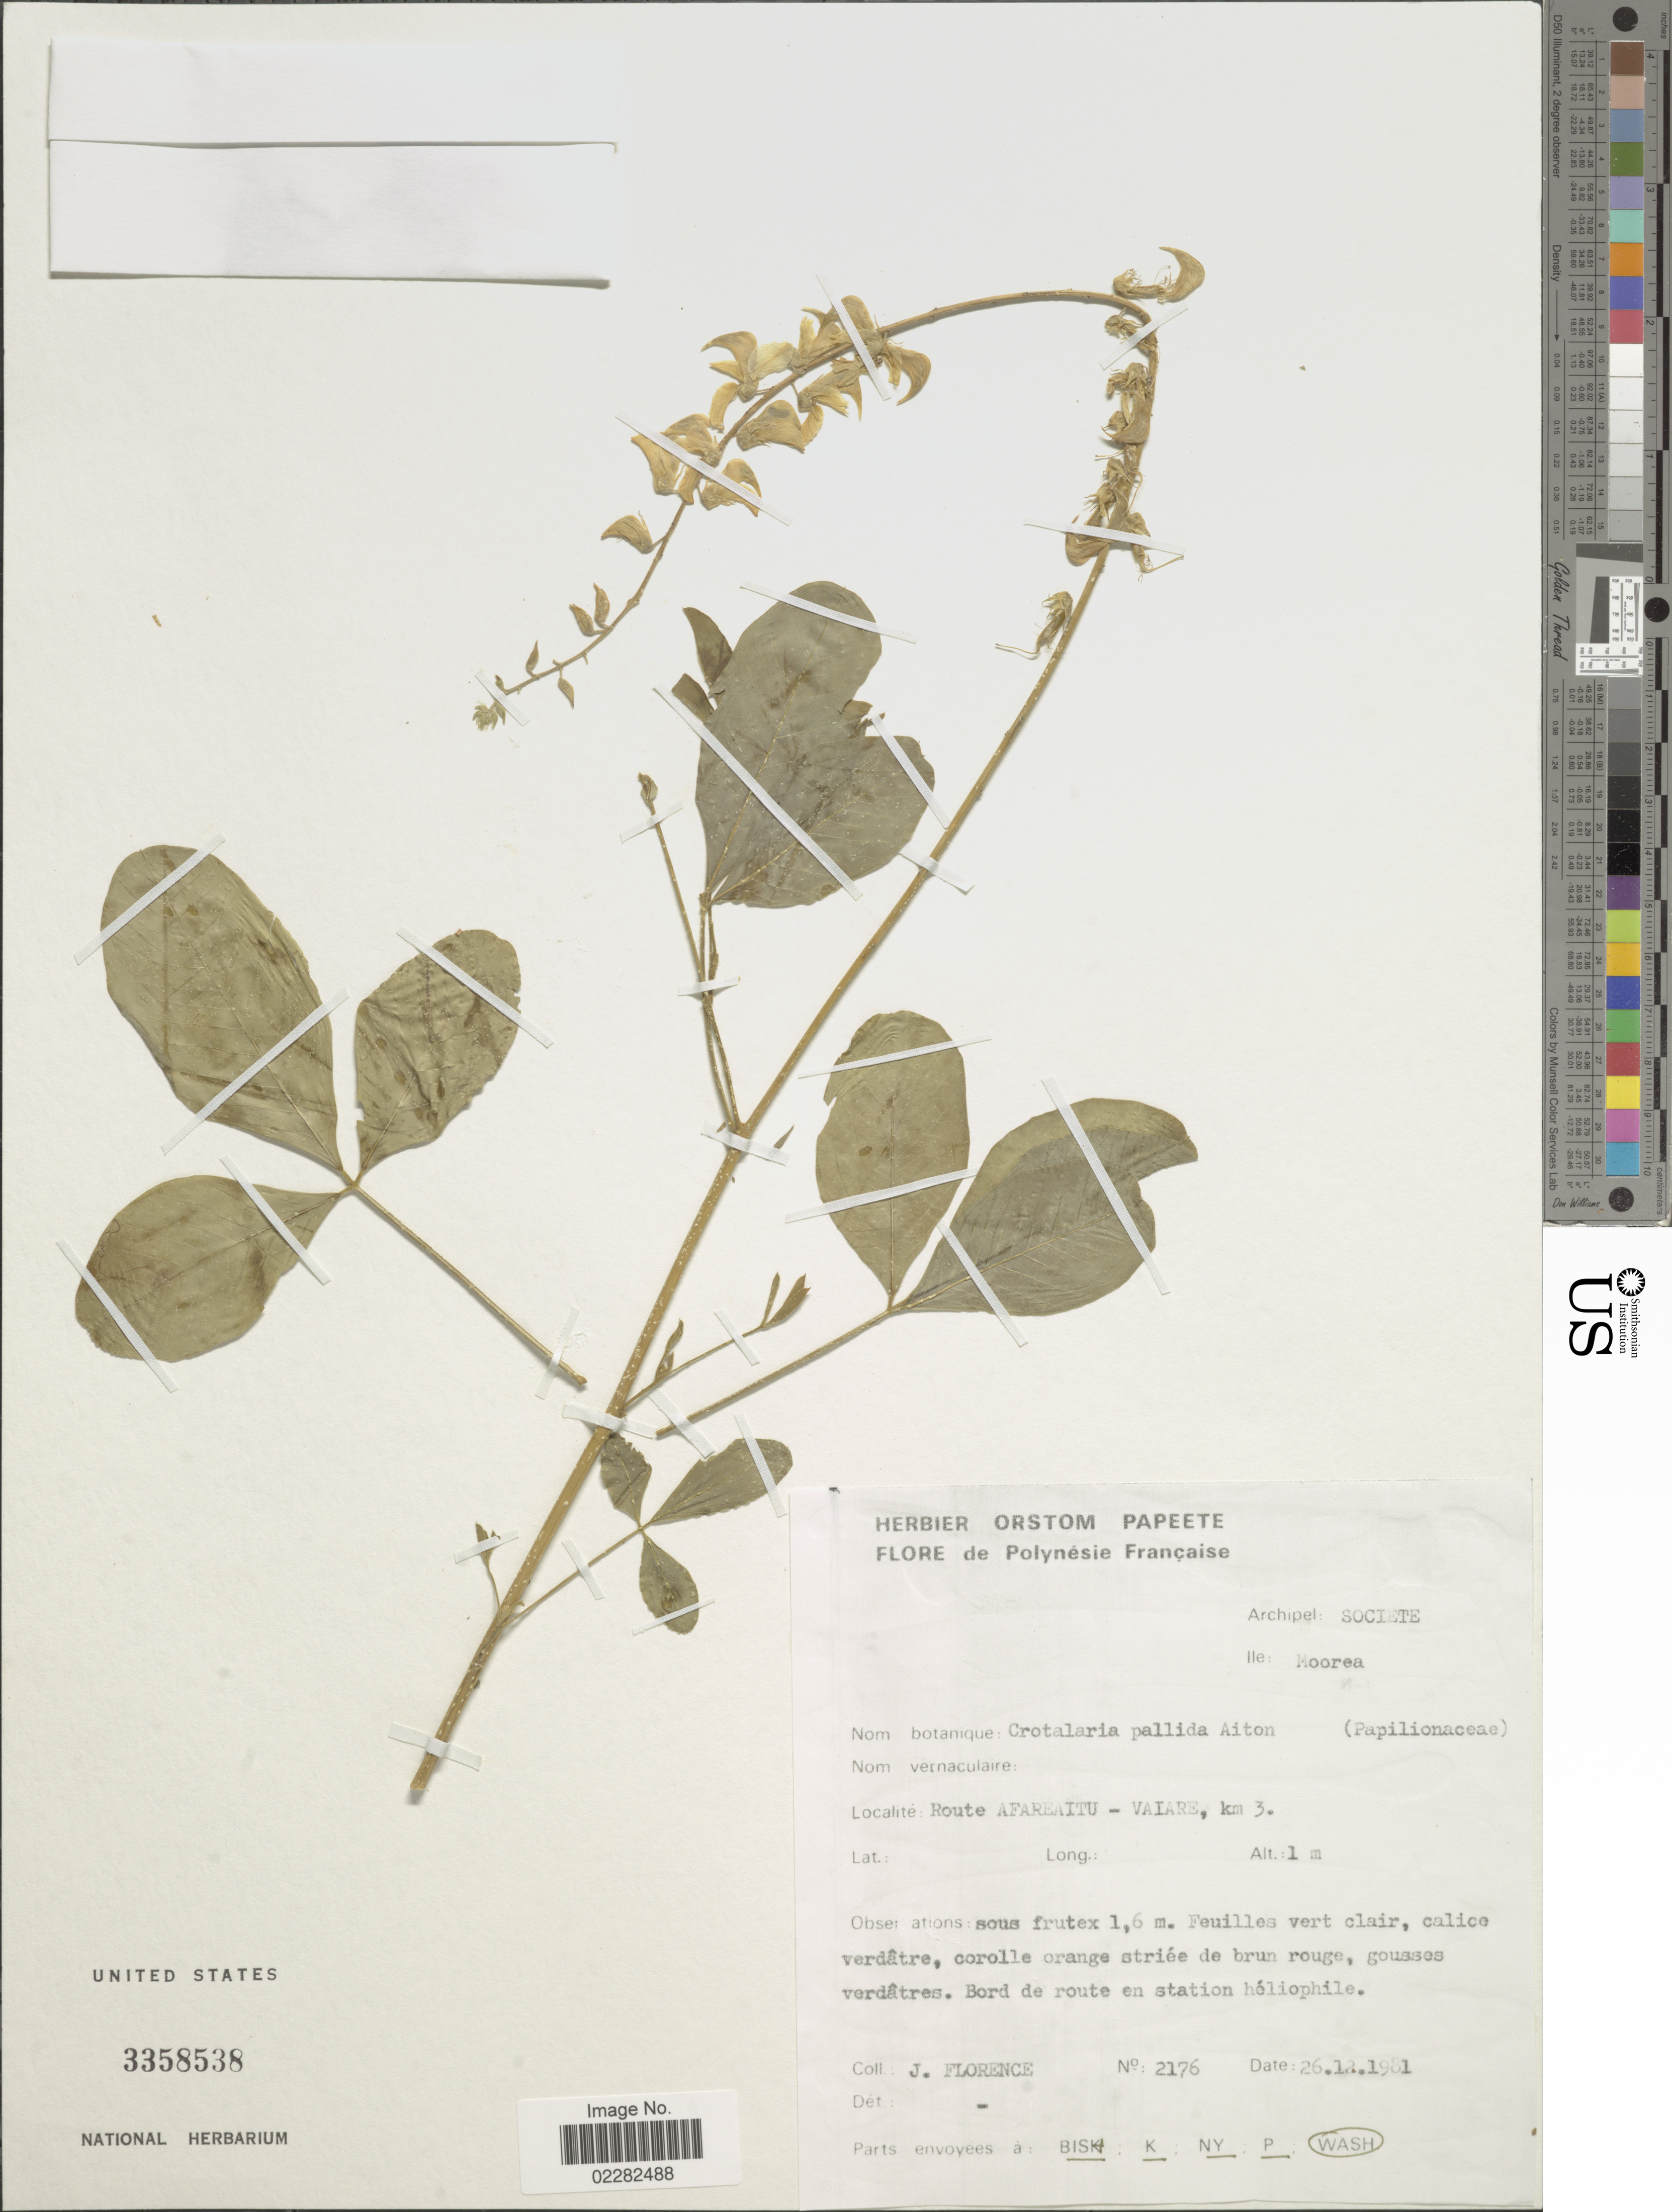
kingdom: Plantae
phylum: Tracheophyta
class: Magnoliopsida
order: Fabales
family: Fabaceae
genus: Crotalaria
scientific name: Crotalaria pallida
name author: Aiton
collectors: J. Florence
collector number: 2176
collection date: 1981-12-26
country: French Polynesia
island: Moorea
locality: Archipel: Societe, Ile: Moorea, Route AFAREAITU-VAIARE, km 3.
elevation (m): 1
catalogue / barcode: US 3358538